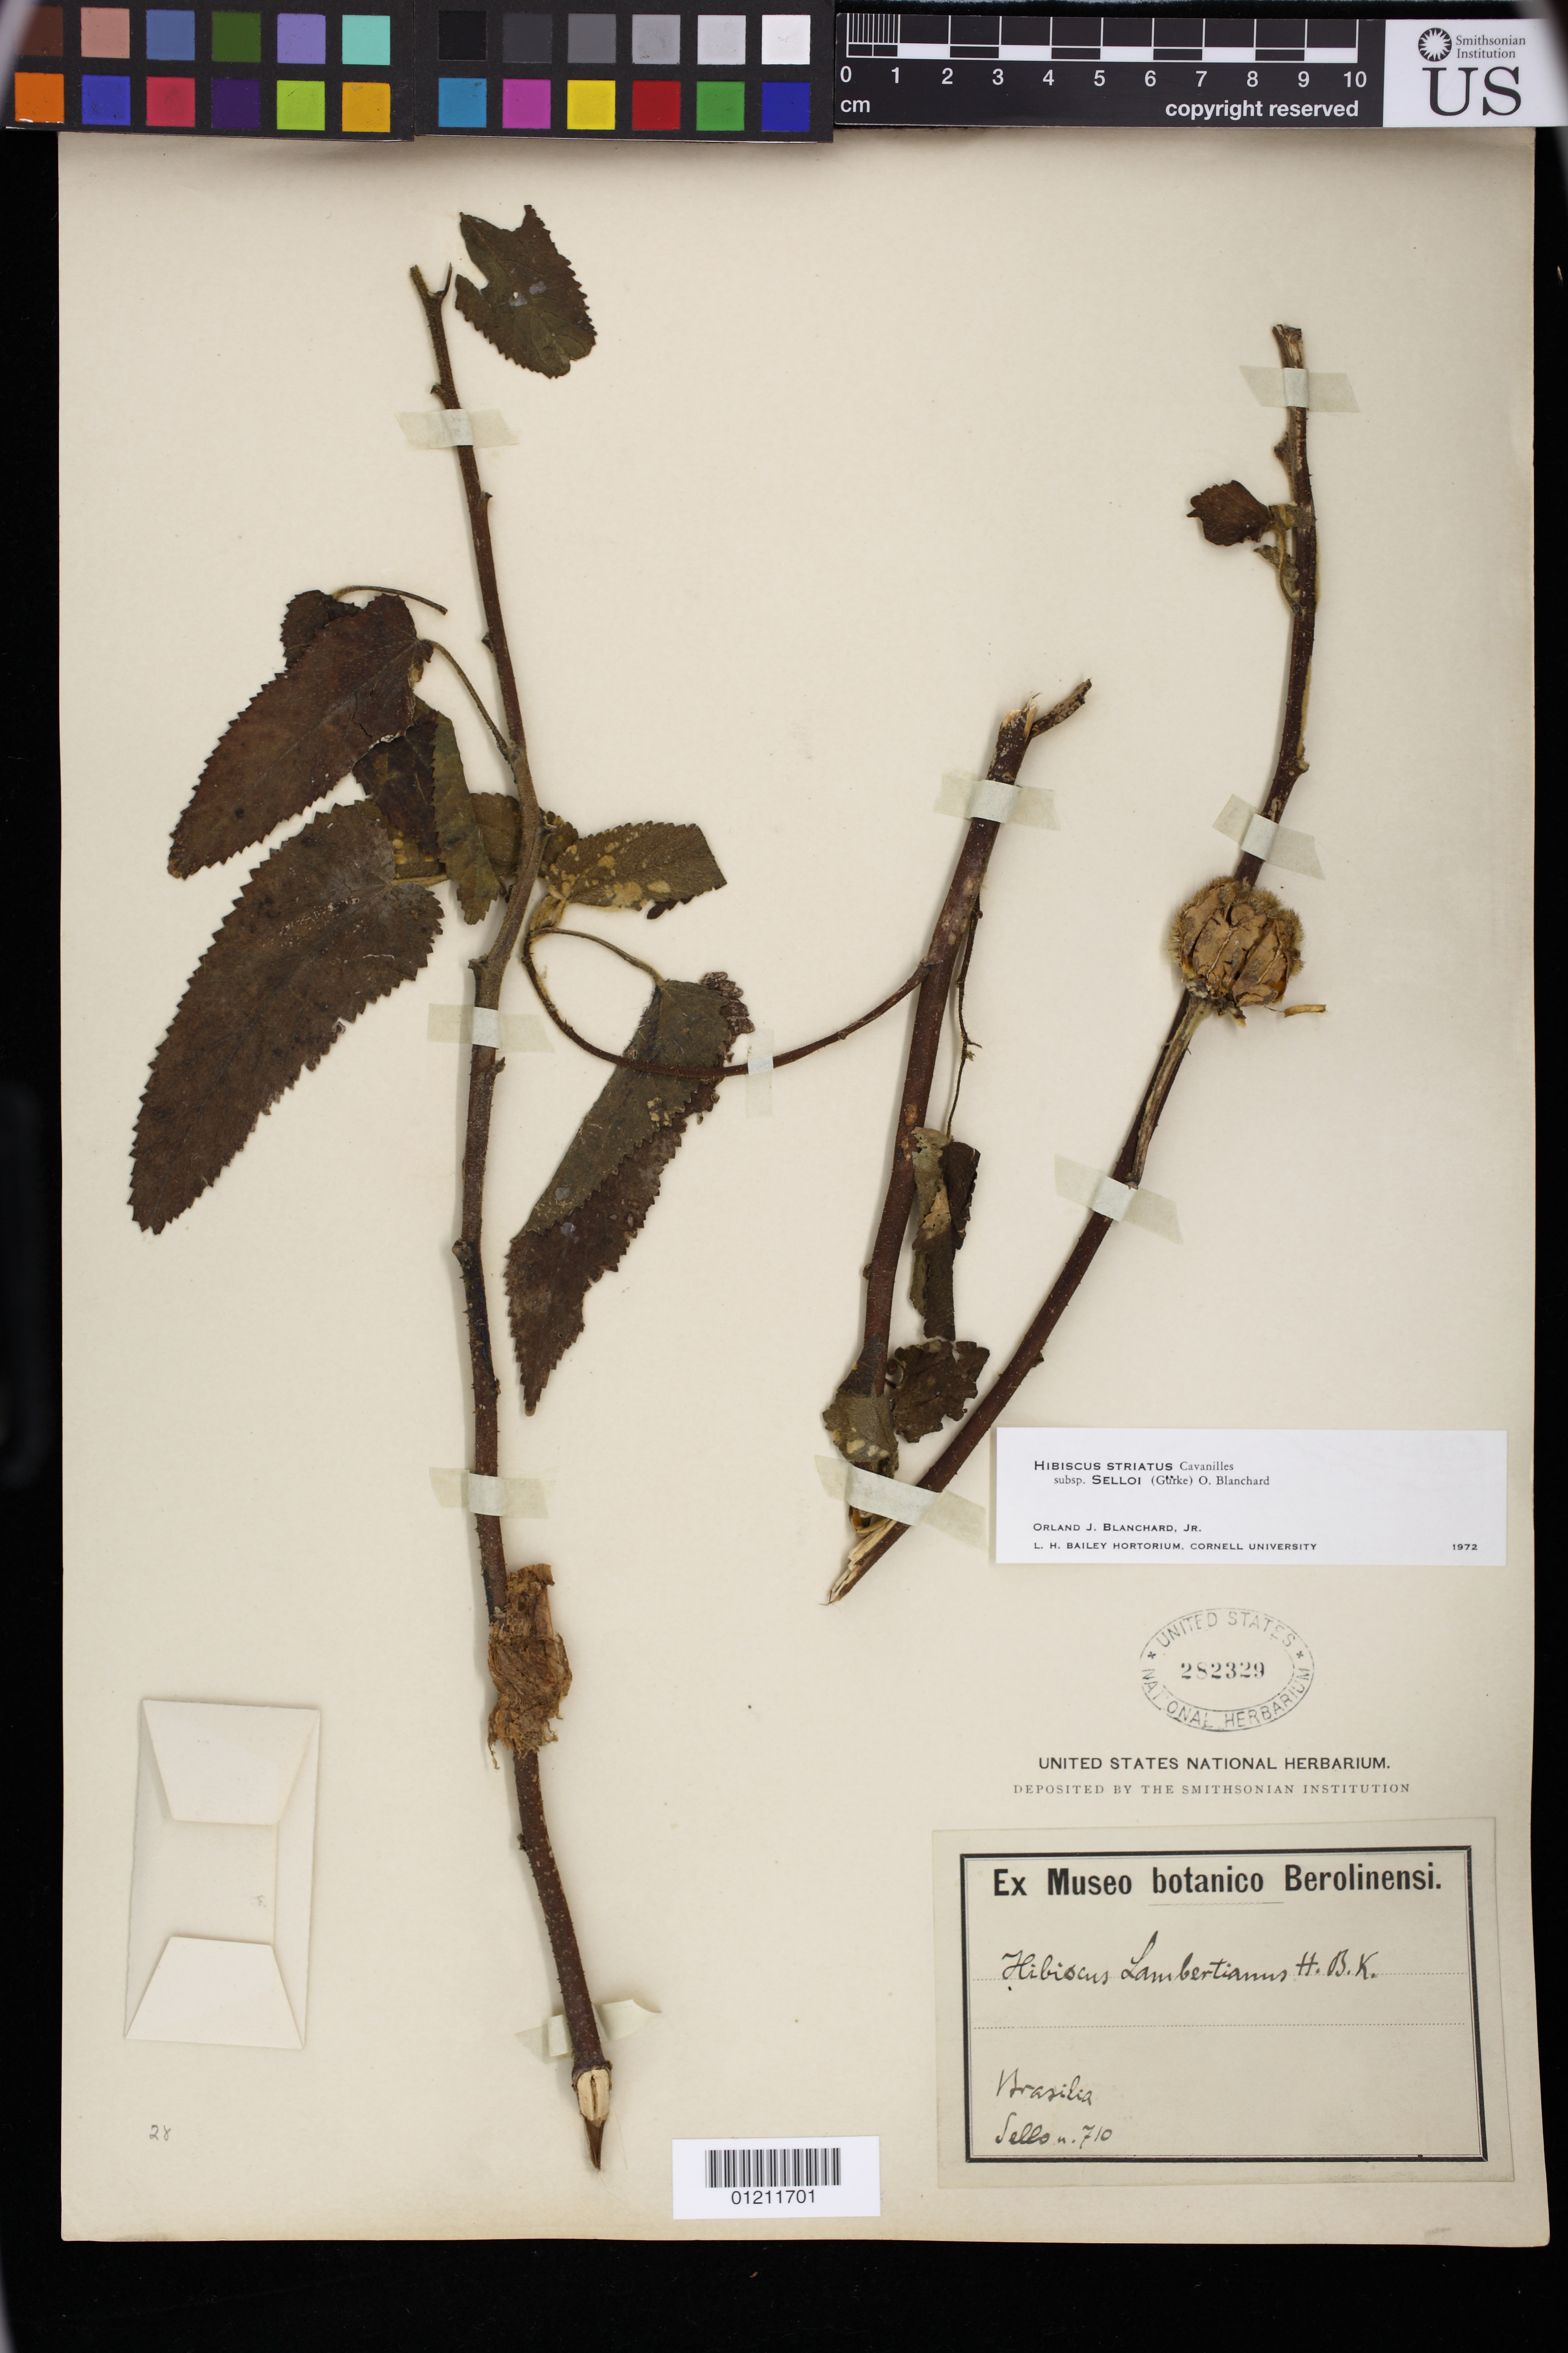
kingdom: Plantae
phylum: Tracheophyta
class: Magnoliopsida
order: Malvales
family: Malvaceae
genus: Hibiscus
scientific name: Hibiscus striatus subsp. selloi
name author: (Gürke) O.J. Blanch.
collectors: Sello, --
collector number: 710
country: Brazil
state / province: Distrito Federal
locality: Brasilia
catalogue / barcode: US 282329